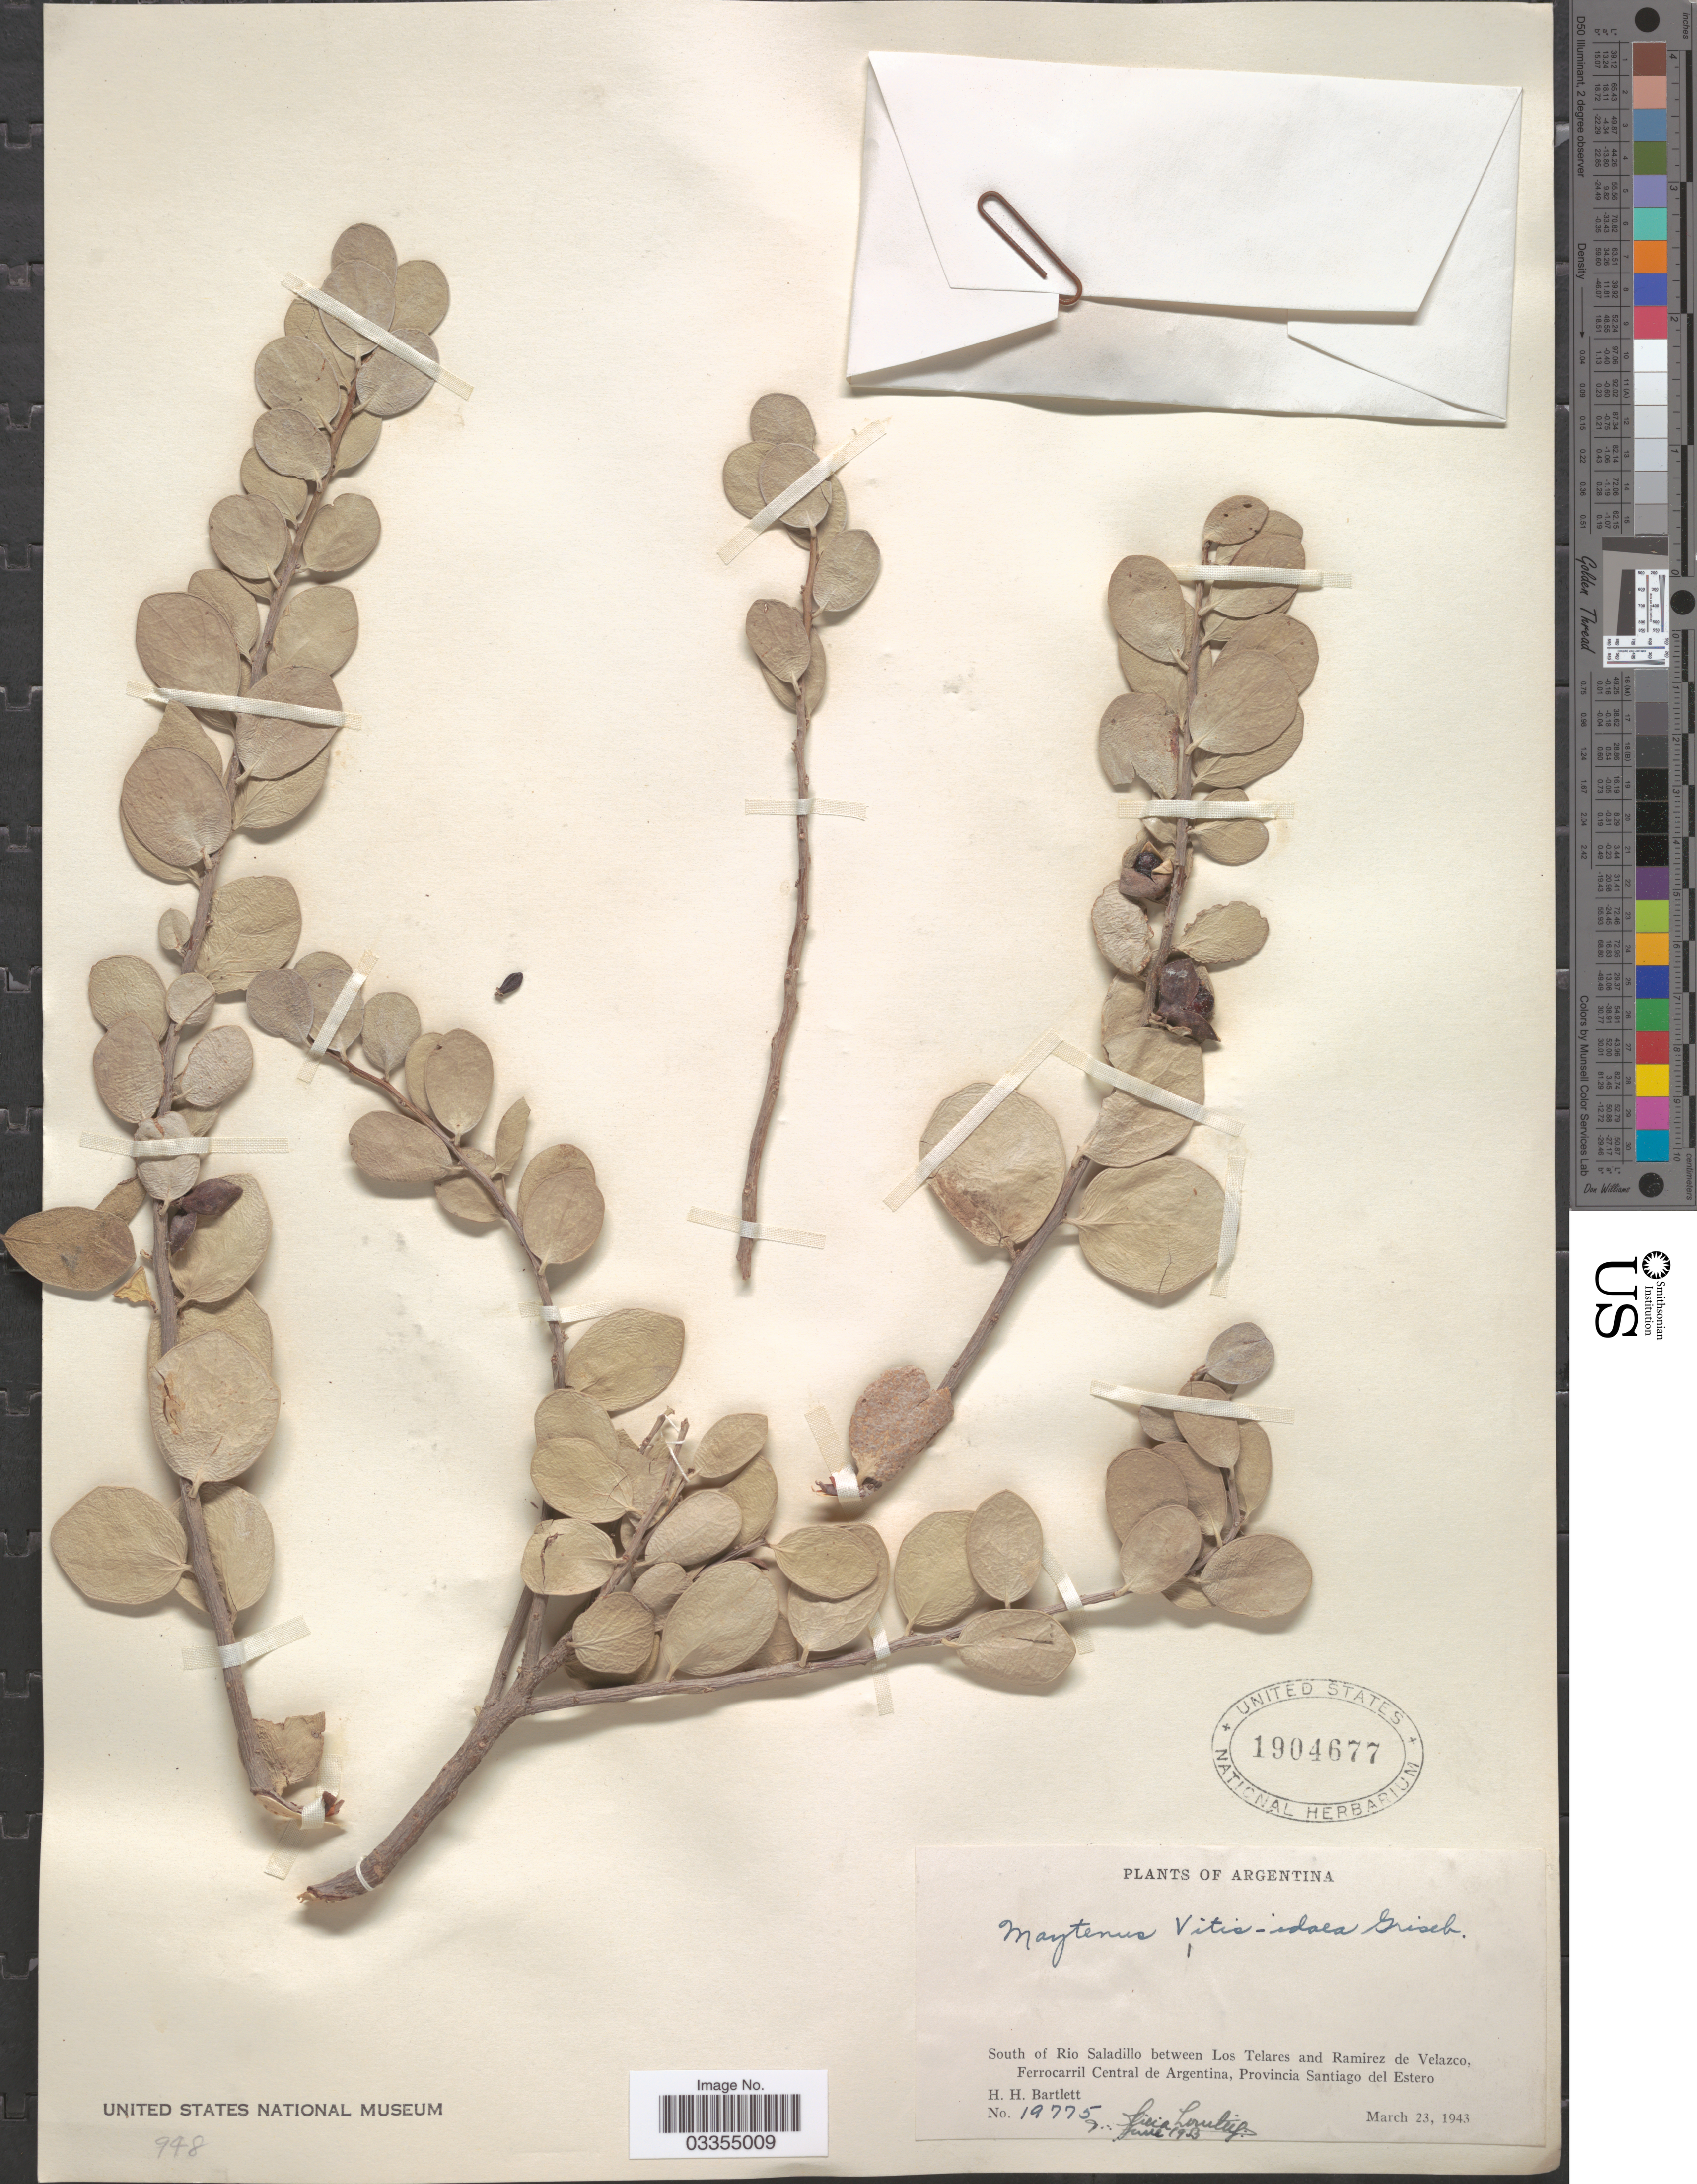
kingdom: Plantae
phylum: Tracheophyta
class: Magnoliopsida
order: Celastrales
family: Celastraceae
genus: Tricerma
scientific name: Tricerma vitis-idaeum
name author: (Griseb.) Lundell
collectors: H. H. Bartlett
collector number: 19778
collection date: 1943-03-23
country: Argentina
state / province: Santiago del Estero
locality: South of Rio Saladillo between Los Telares and Ramirez de Velazco, Ferrocarril Central de Argentina.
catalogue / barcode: US 1904677